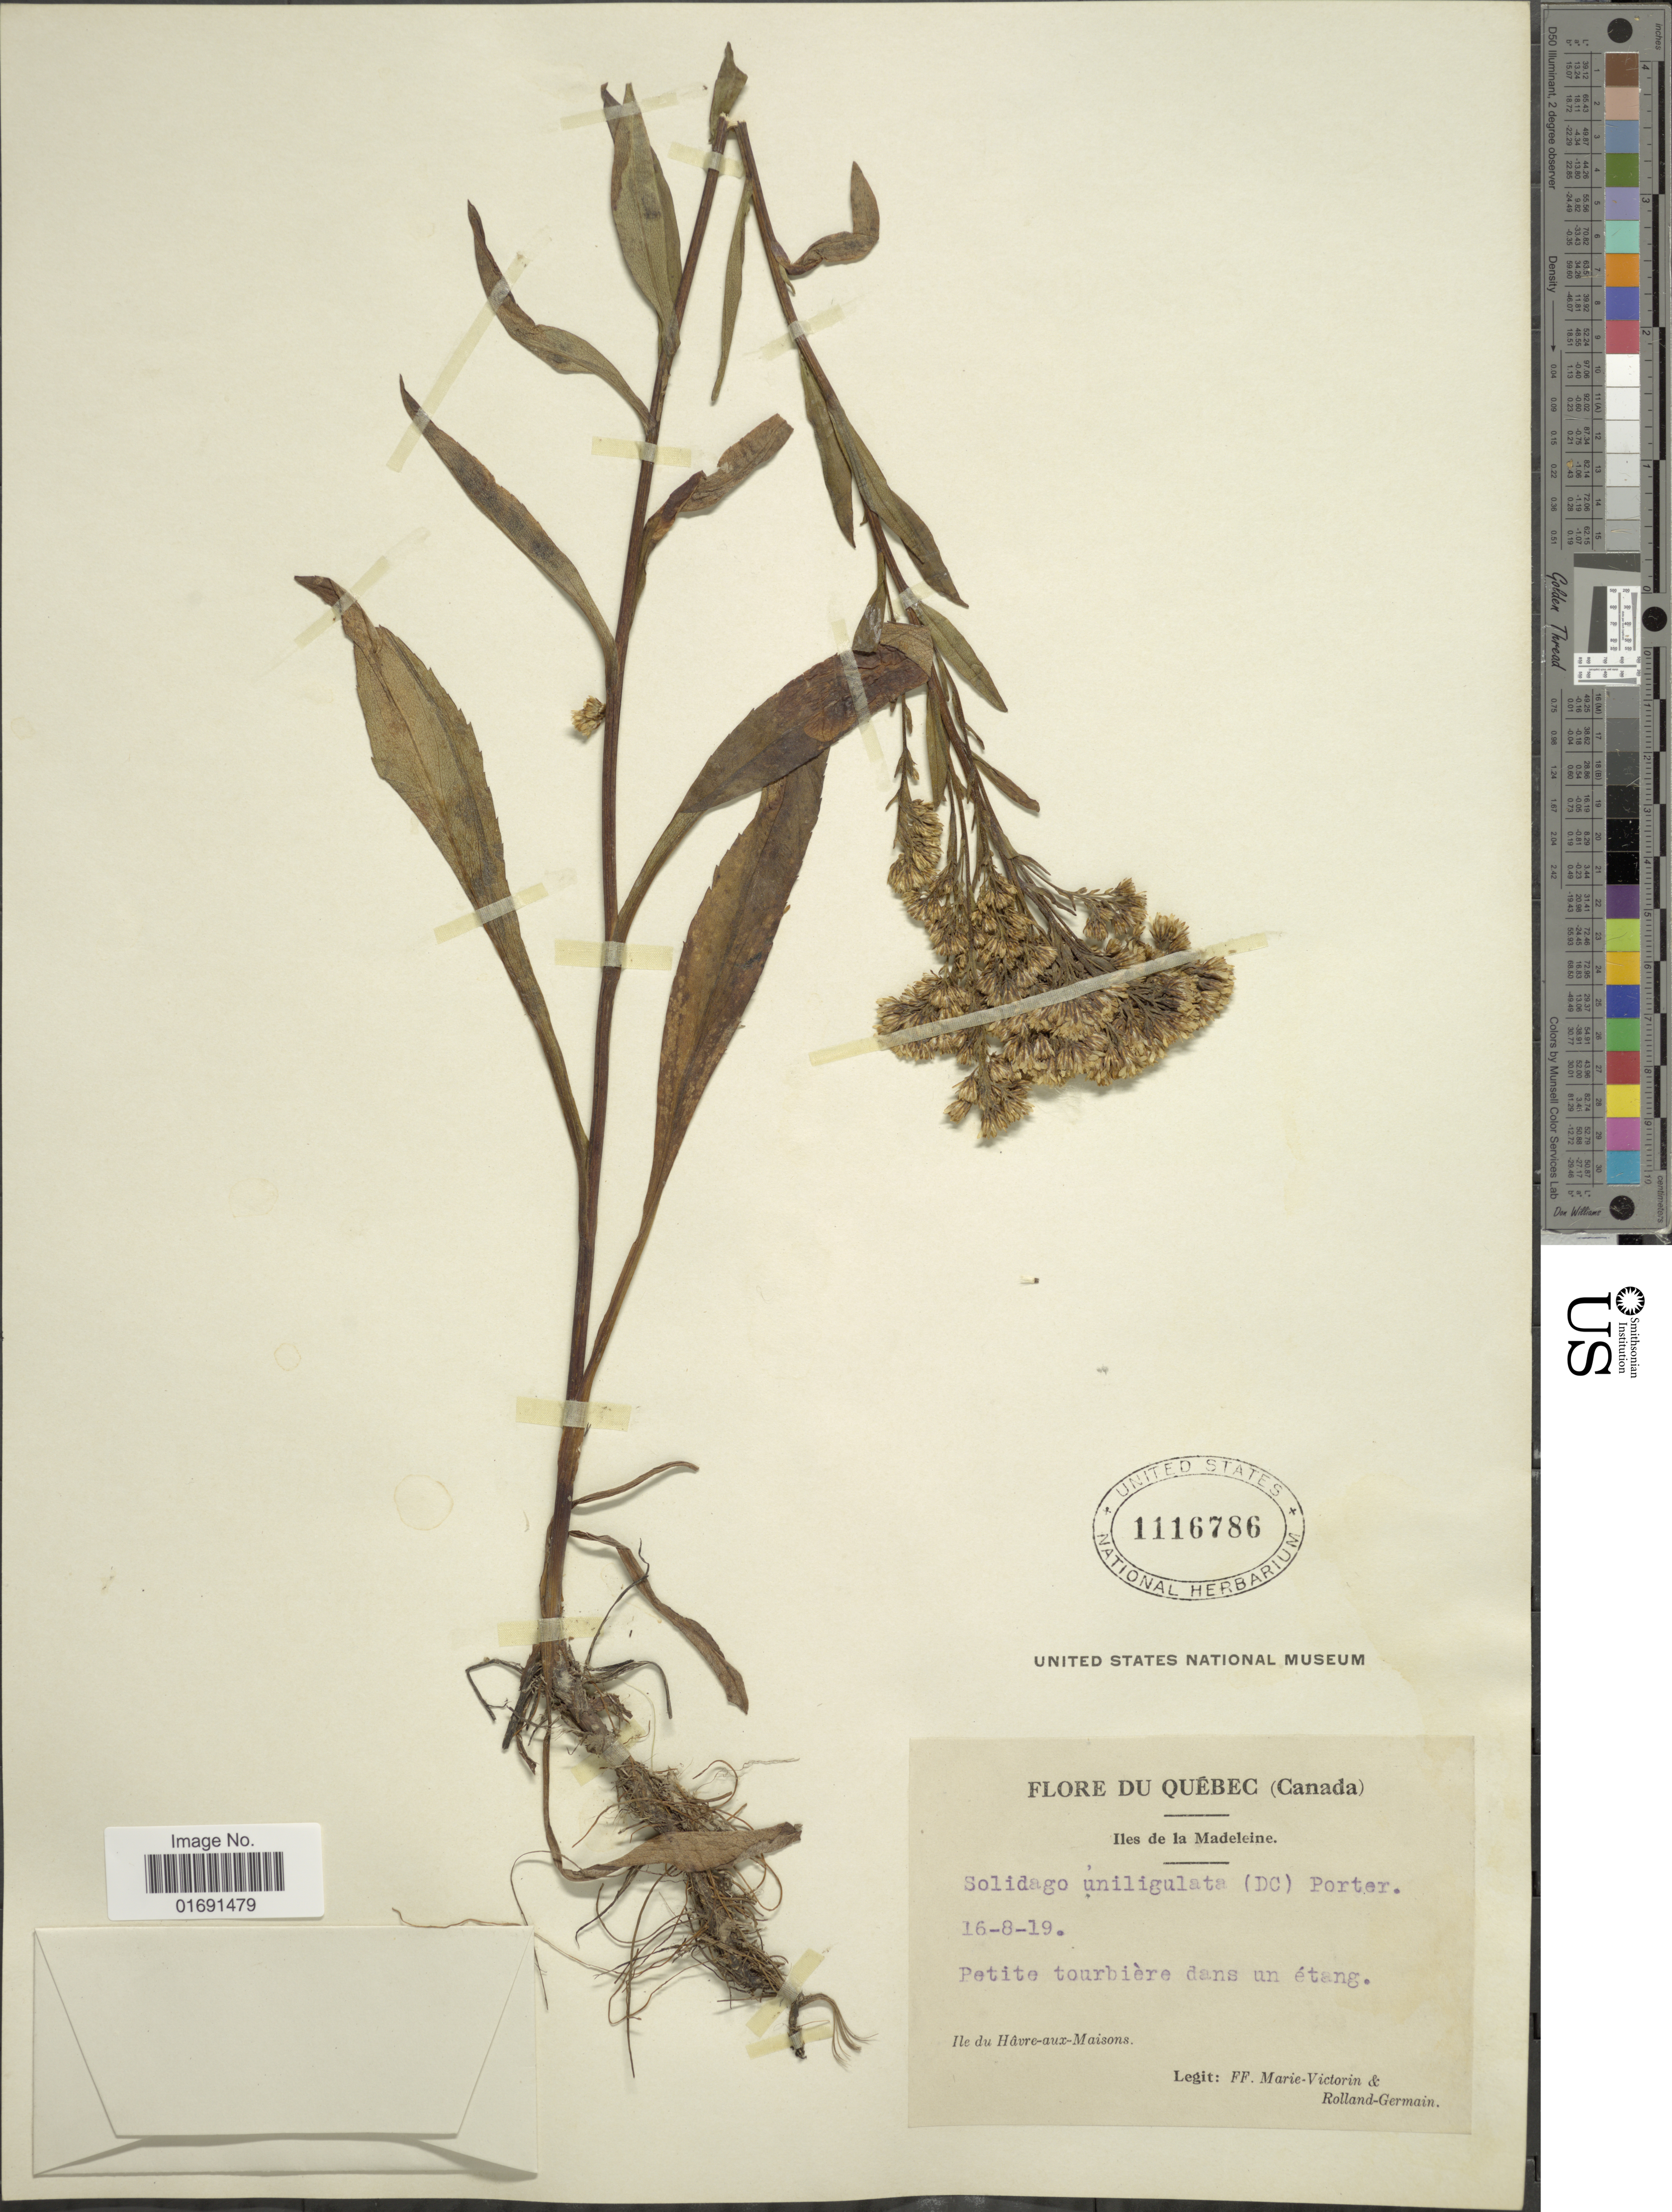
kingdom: Plantae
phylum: Tracheophyta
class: Magnoliopsida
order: Asterales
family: Asteraceae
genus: Solidago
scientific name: Solidago uniligulata var. uniligulata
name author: (DC.) Porter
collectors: F. Marie-Victorin & Rolland-Germain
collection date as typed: Transcribed d/m/y: 16/8/19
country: Canada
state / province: Quebec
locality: Iles de la Madeleine, Ile du Havre-aux-Maisons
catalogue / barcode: US 1116786